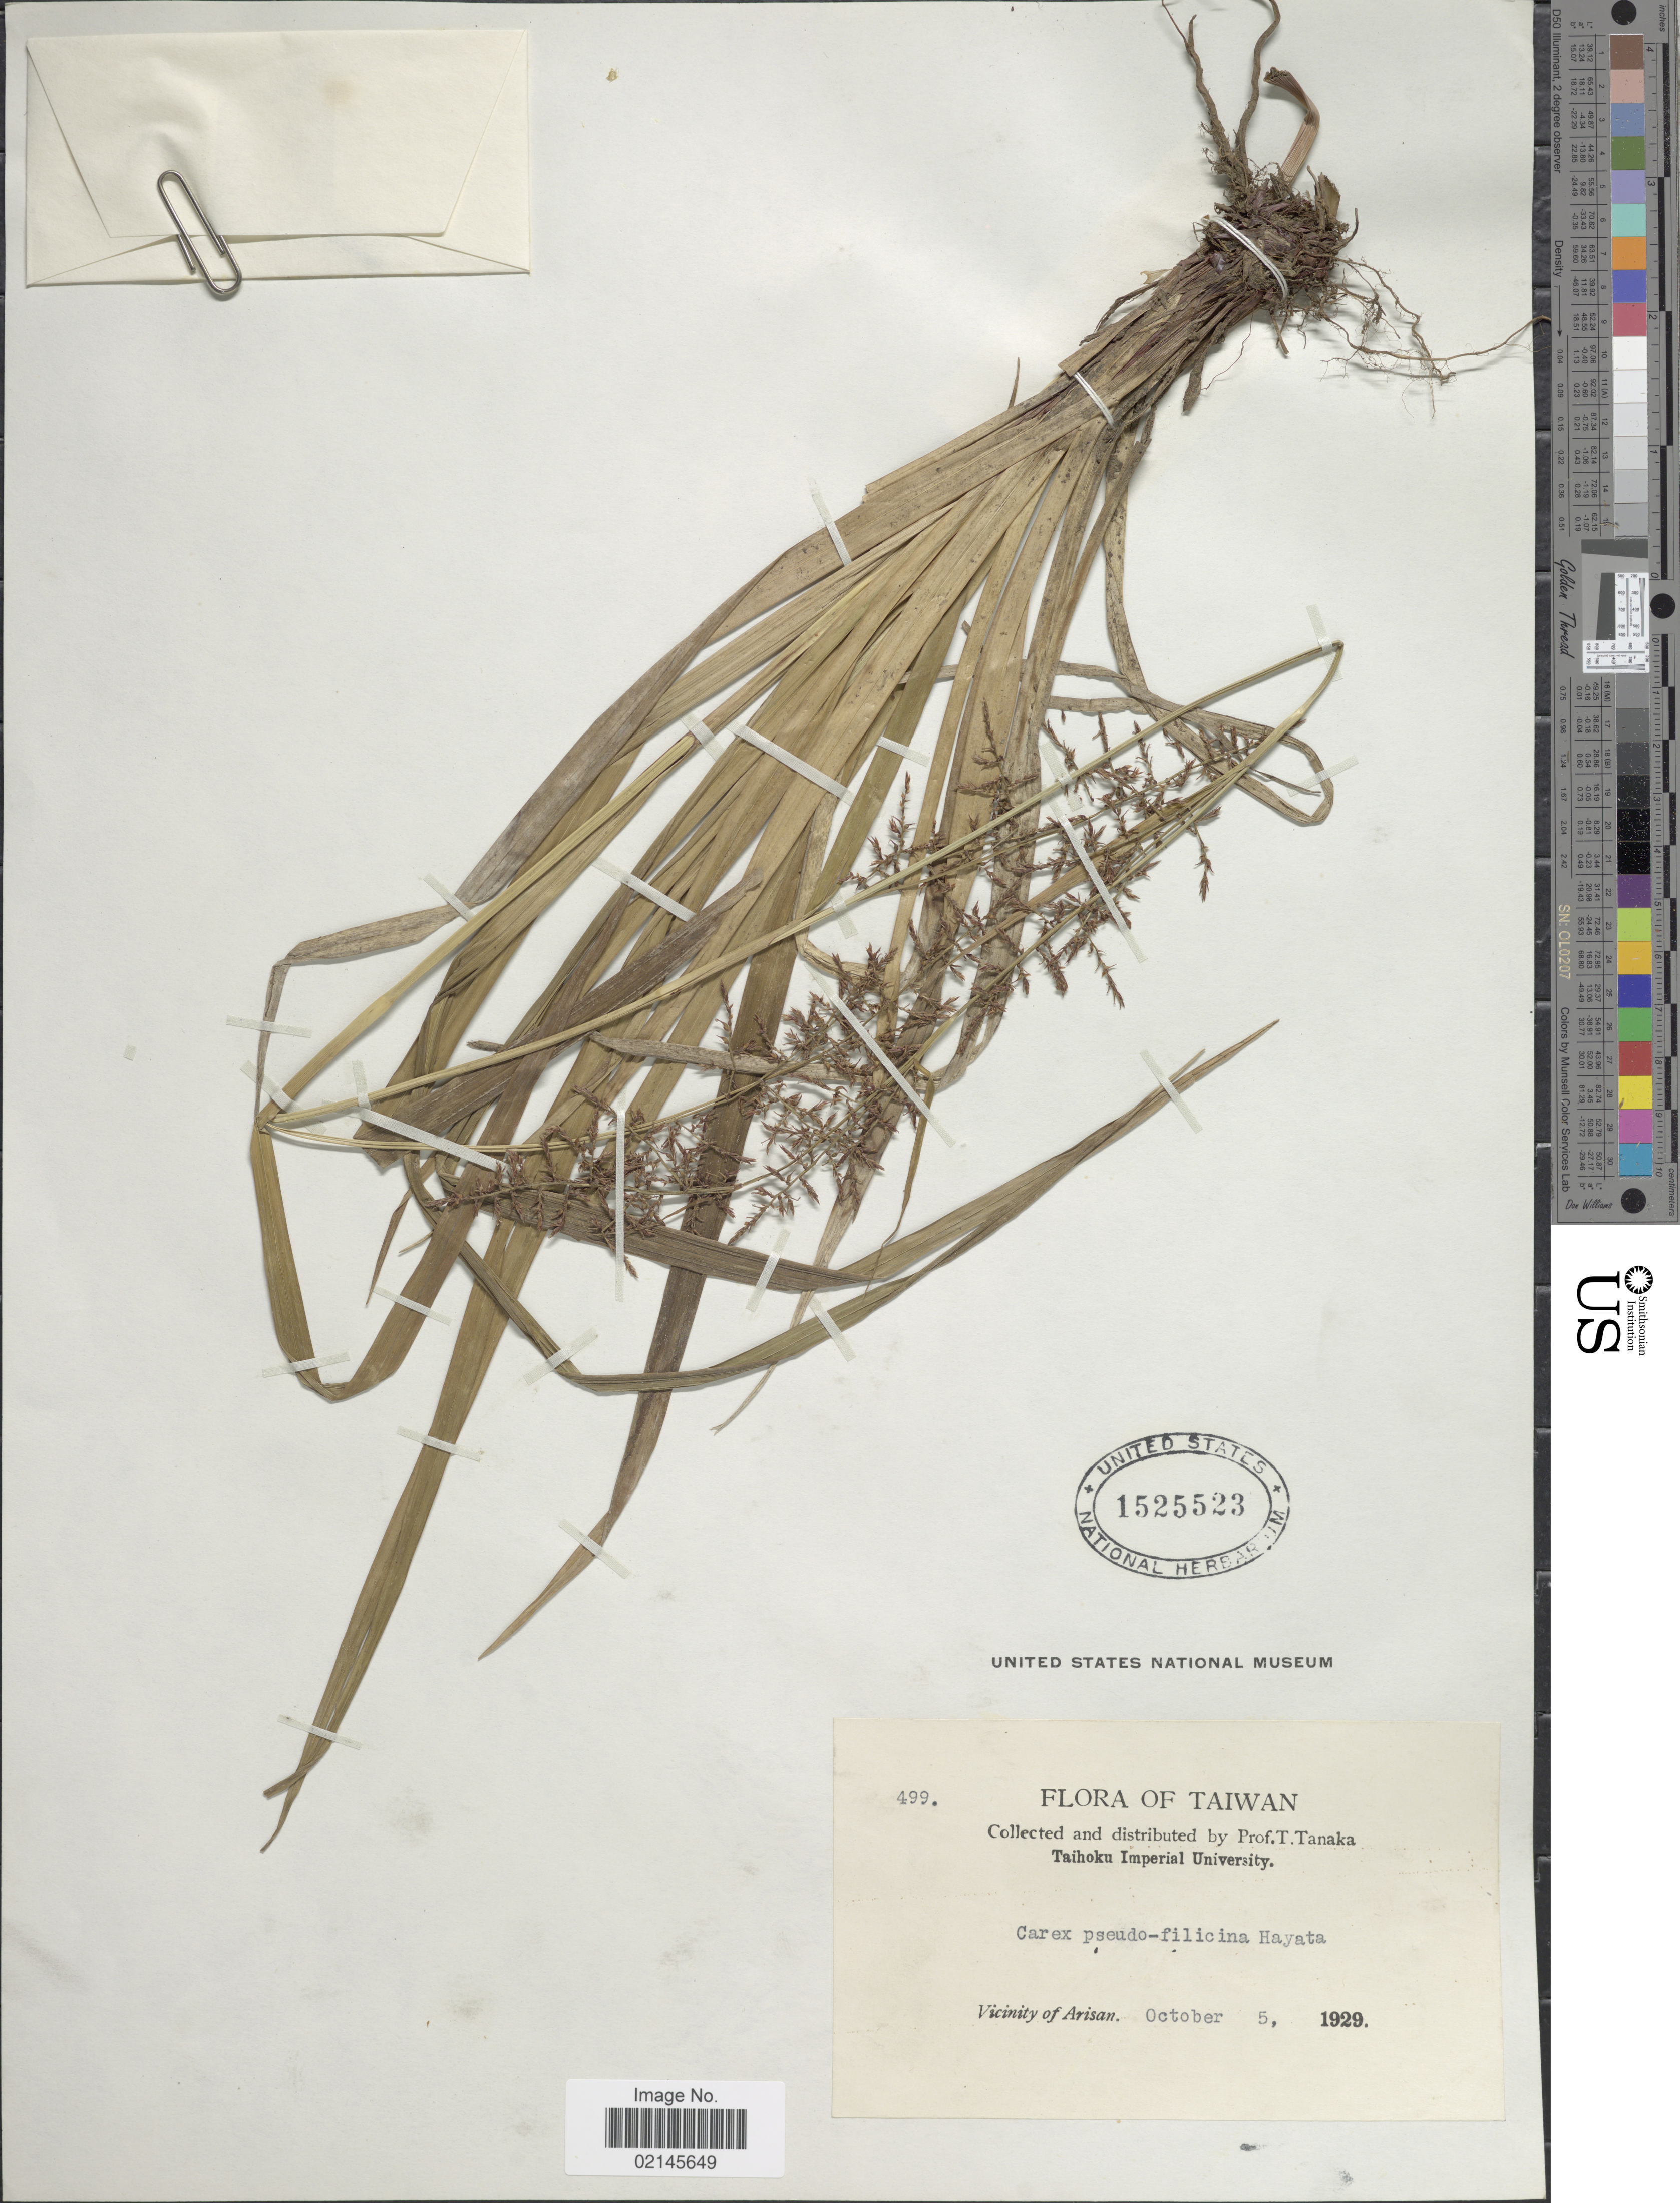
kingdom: Plantae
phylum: Tracheophyta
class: Liliopsida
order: Poales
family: Cyperaceae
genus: Carex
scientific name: Carex filicina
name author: Nees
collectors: T. Tanaka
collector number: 499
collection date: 1929-10-05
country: Taiwan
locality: Vicinity of Arisan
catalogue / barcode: US 1525523